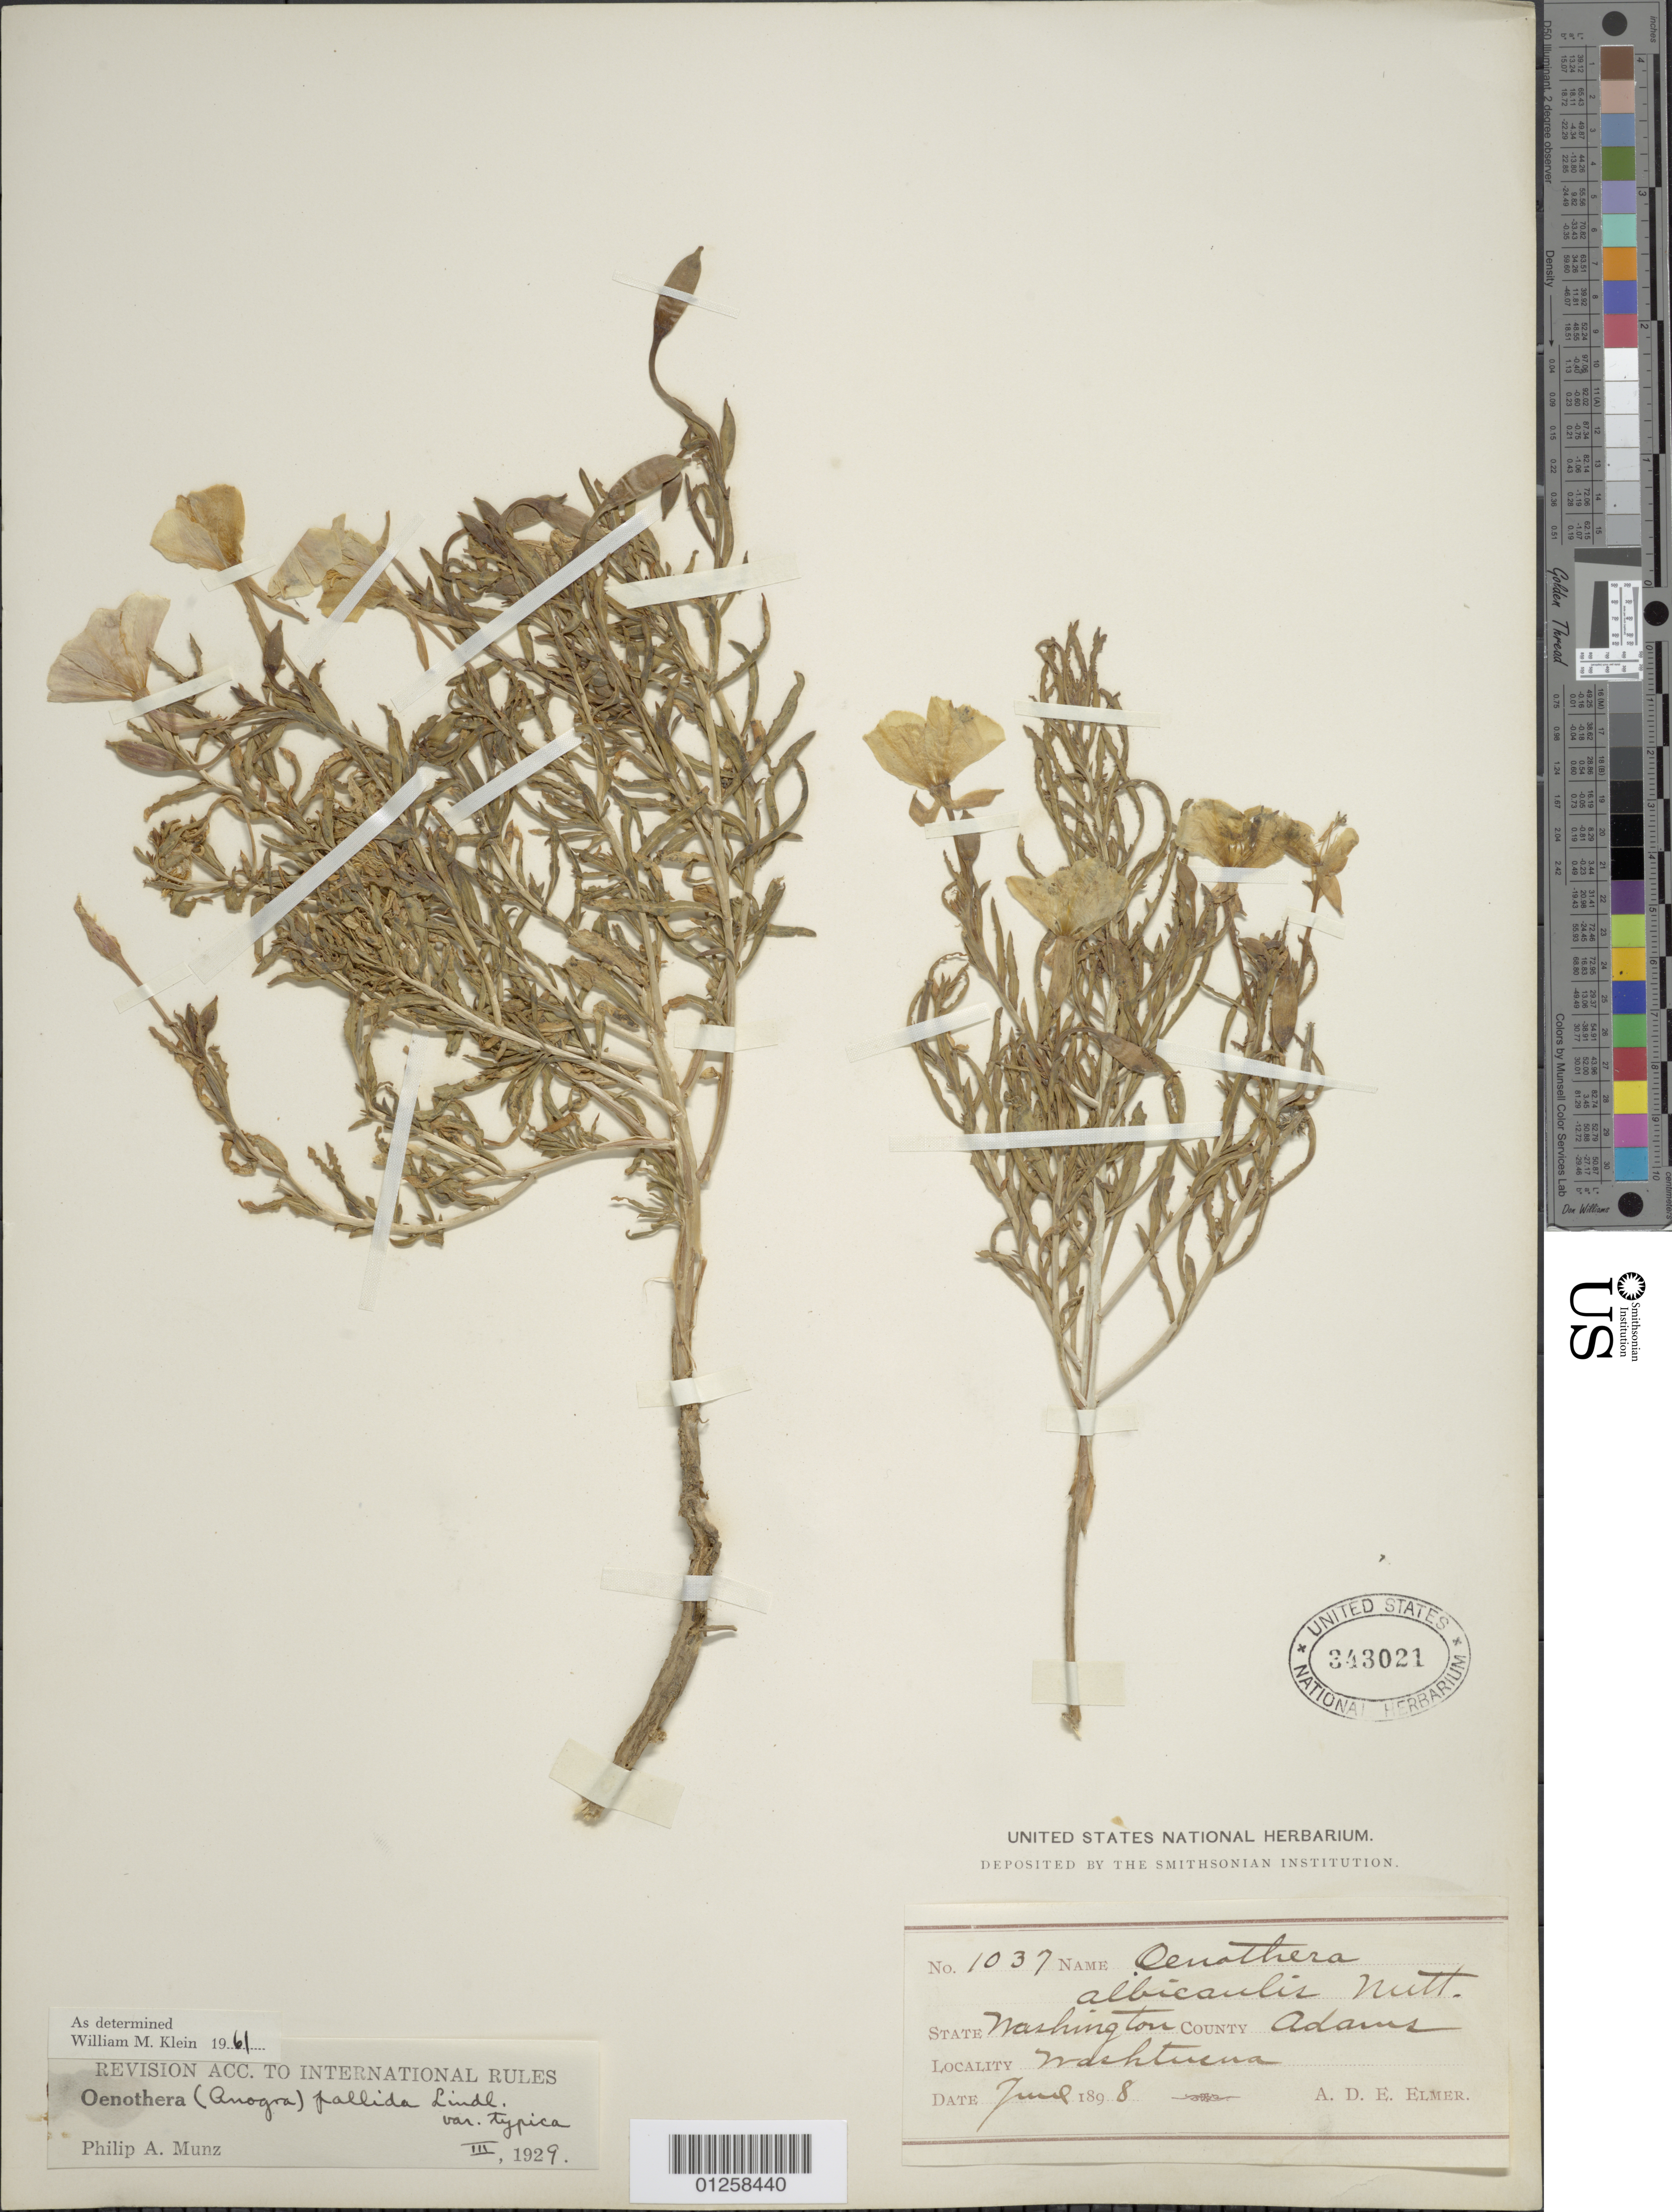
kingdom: Plantae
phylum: Tracheophyta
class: Magnoliopsida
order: Myrtales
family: Onagraceae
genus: Oenothera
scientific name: Oenothera pallida subsp. pallida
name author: Lindl.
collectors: A. D. E. Elmer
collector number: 1037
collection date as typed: Jun 1898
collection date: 1898-06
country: United States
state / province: Washington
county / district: Adams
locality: Washtucna.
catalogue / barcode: US 343021